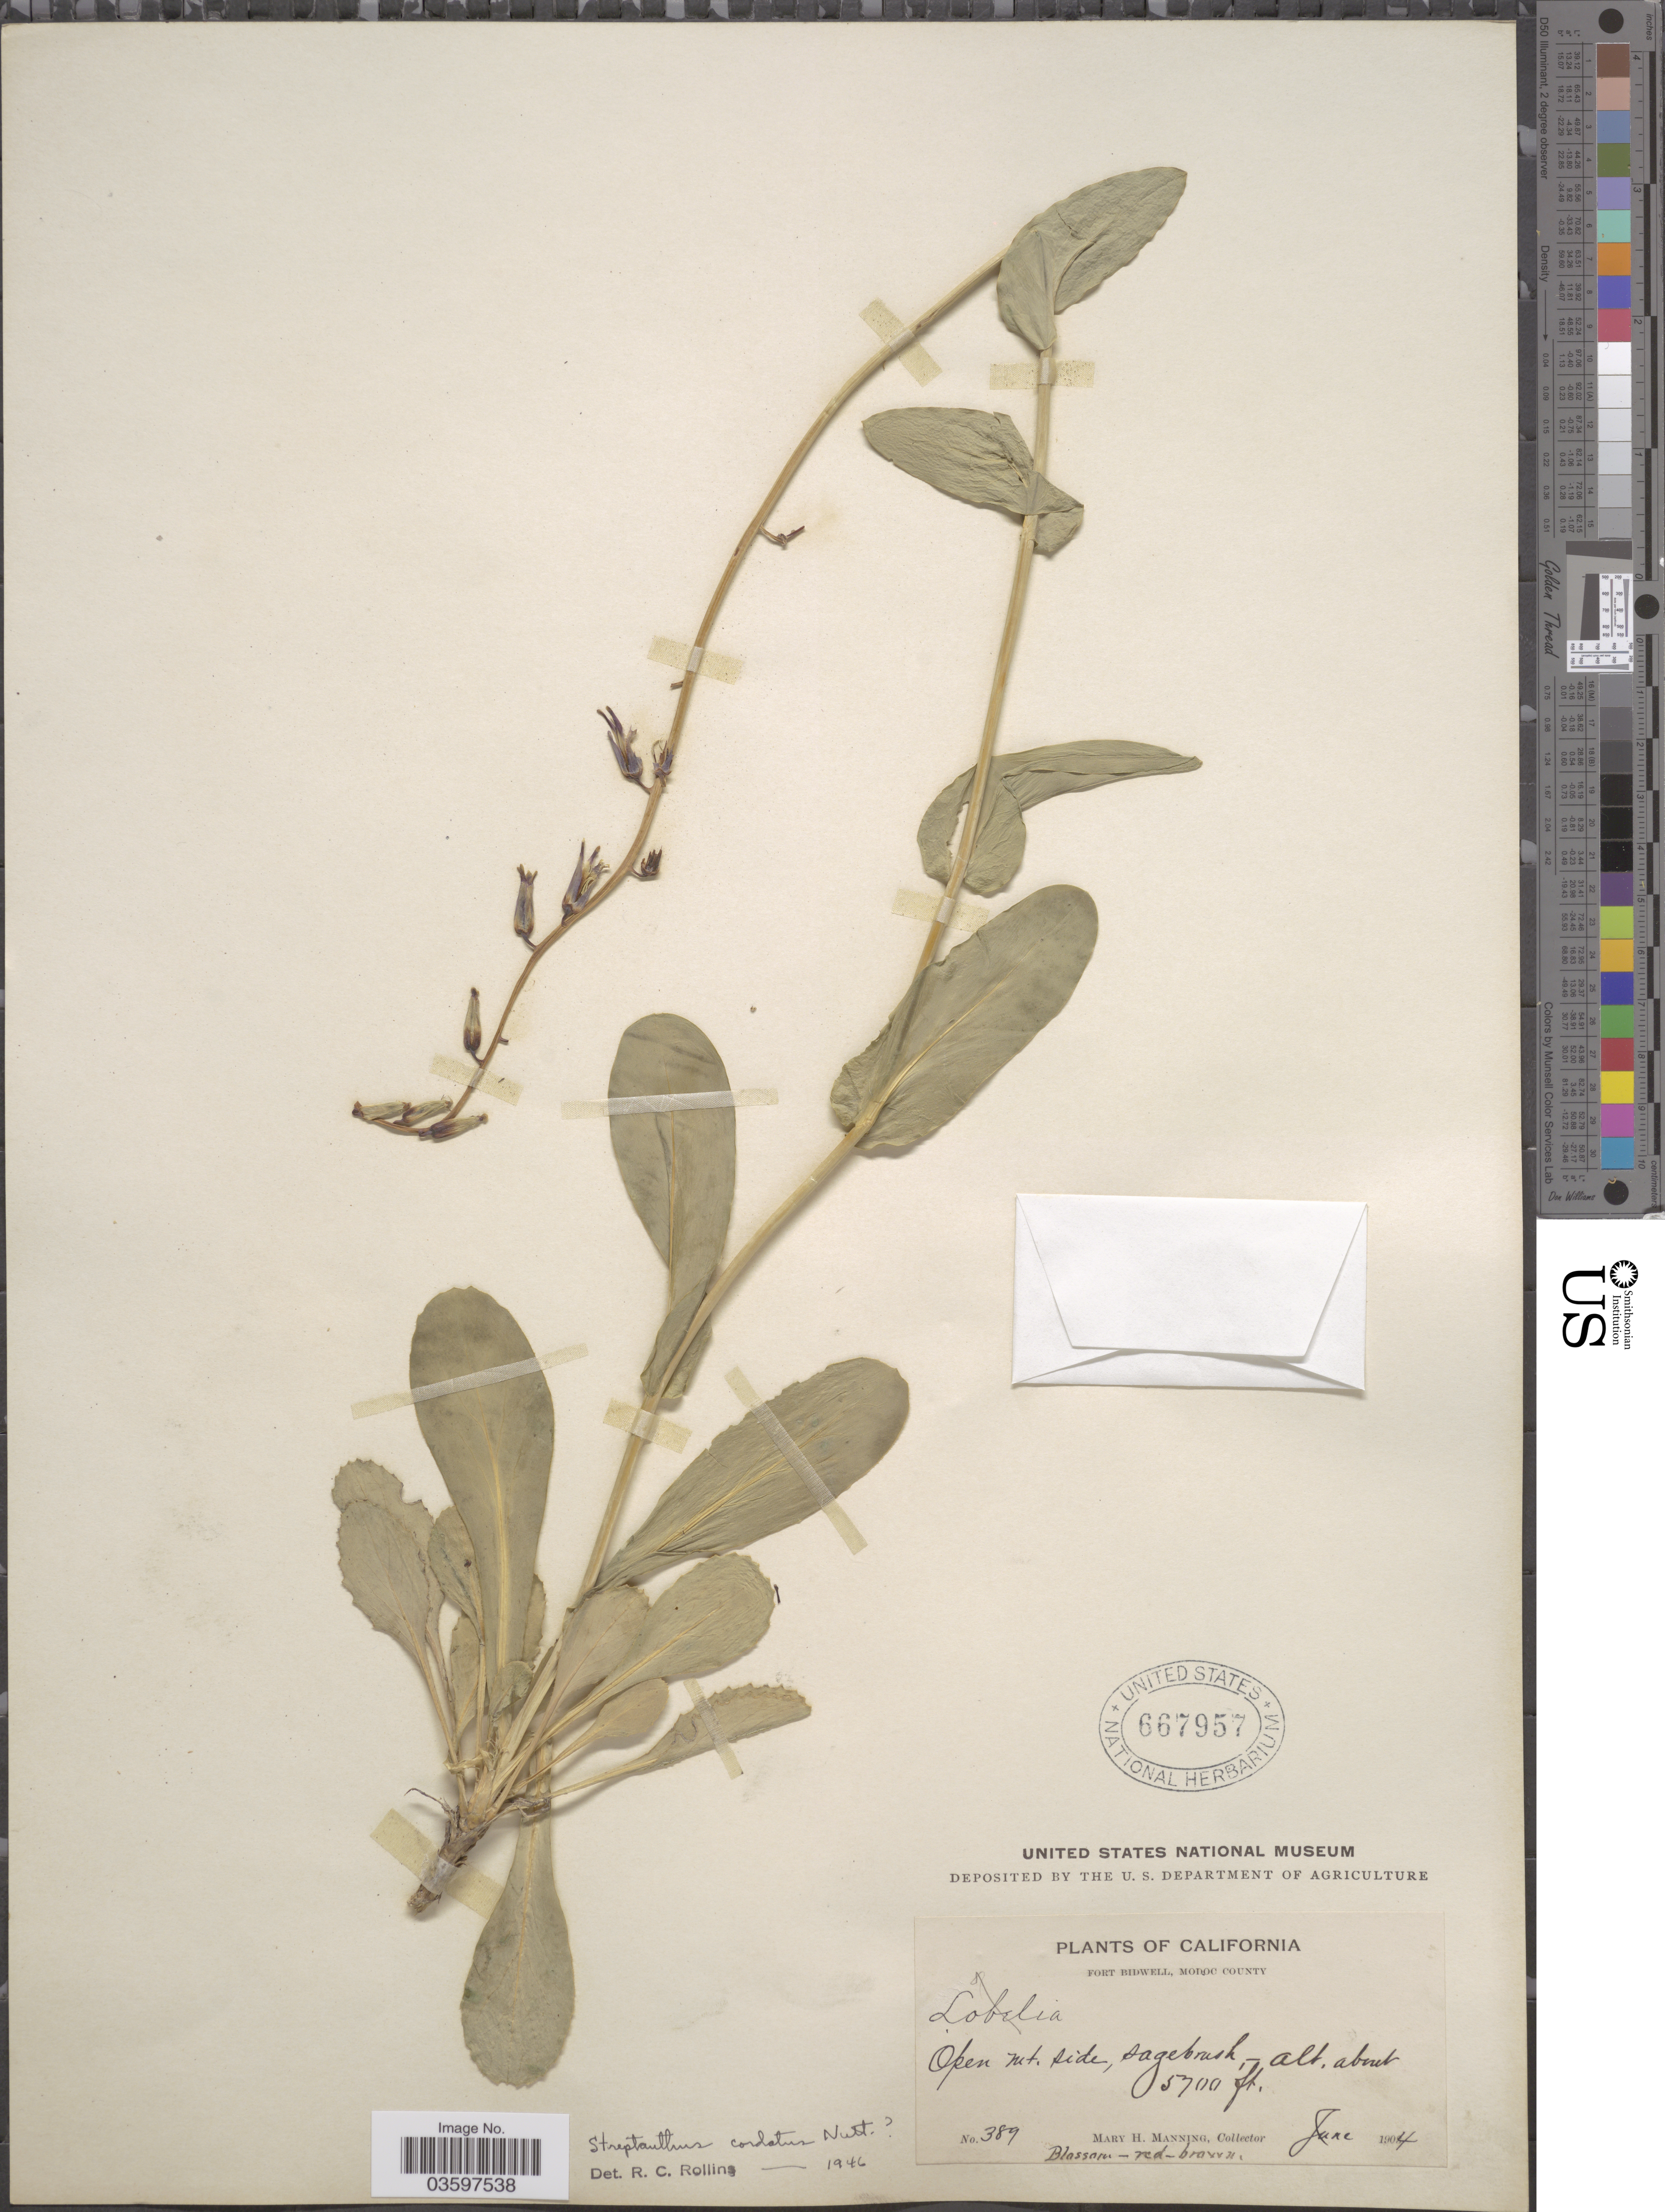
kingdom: Plantae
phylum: Tracheophyta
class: Magnoliopsida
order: Brassicales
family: Brassicaceae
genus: Streptanthus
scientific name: Streptanthus cordatus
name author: Nutt. ex Torr. & A. Gray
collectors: M. Manning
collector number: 389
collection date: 1904-06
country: United States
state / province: California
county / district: Modoc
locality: Fort Bidwell, Modoc County. Open mt. side, sagebrush.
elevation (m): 1737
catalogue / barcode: US 667957